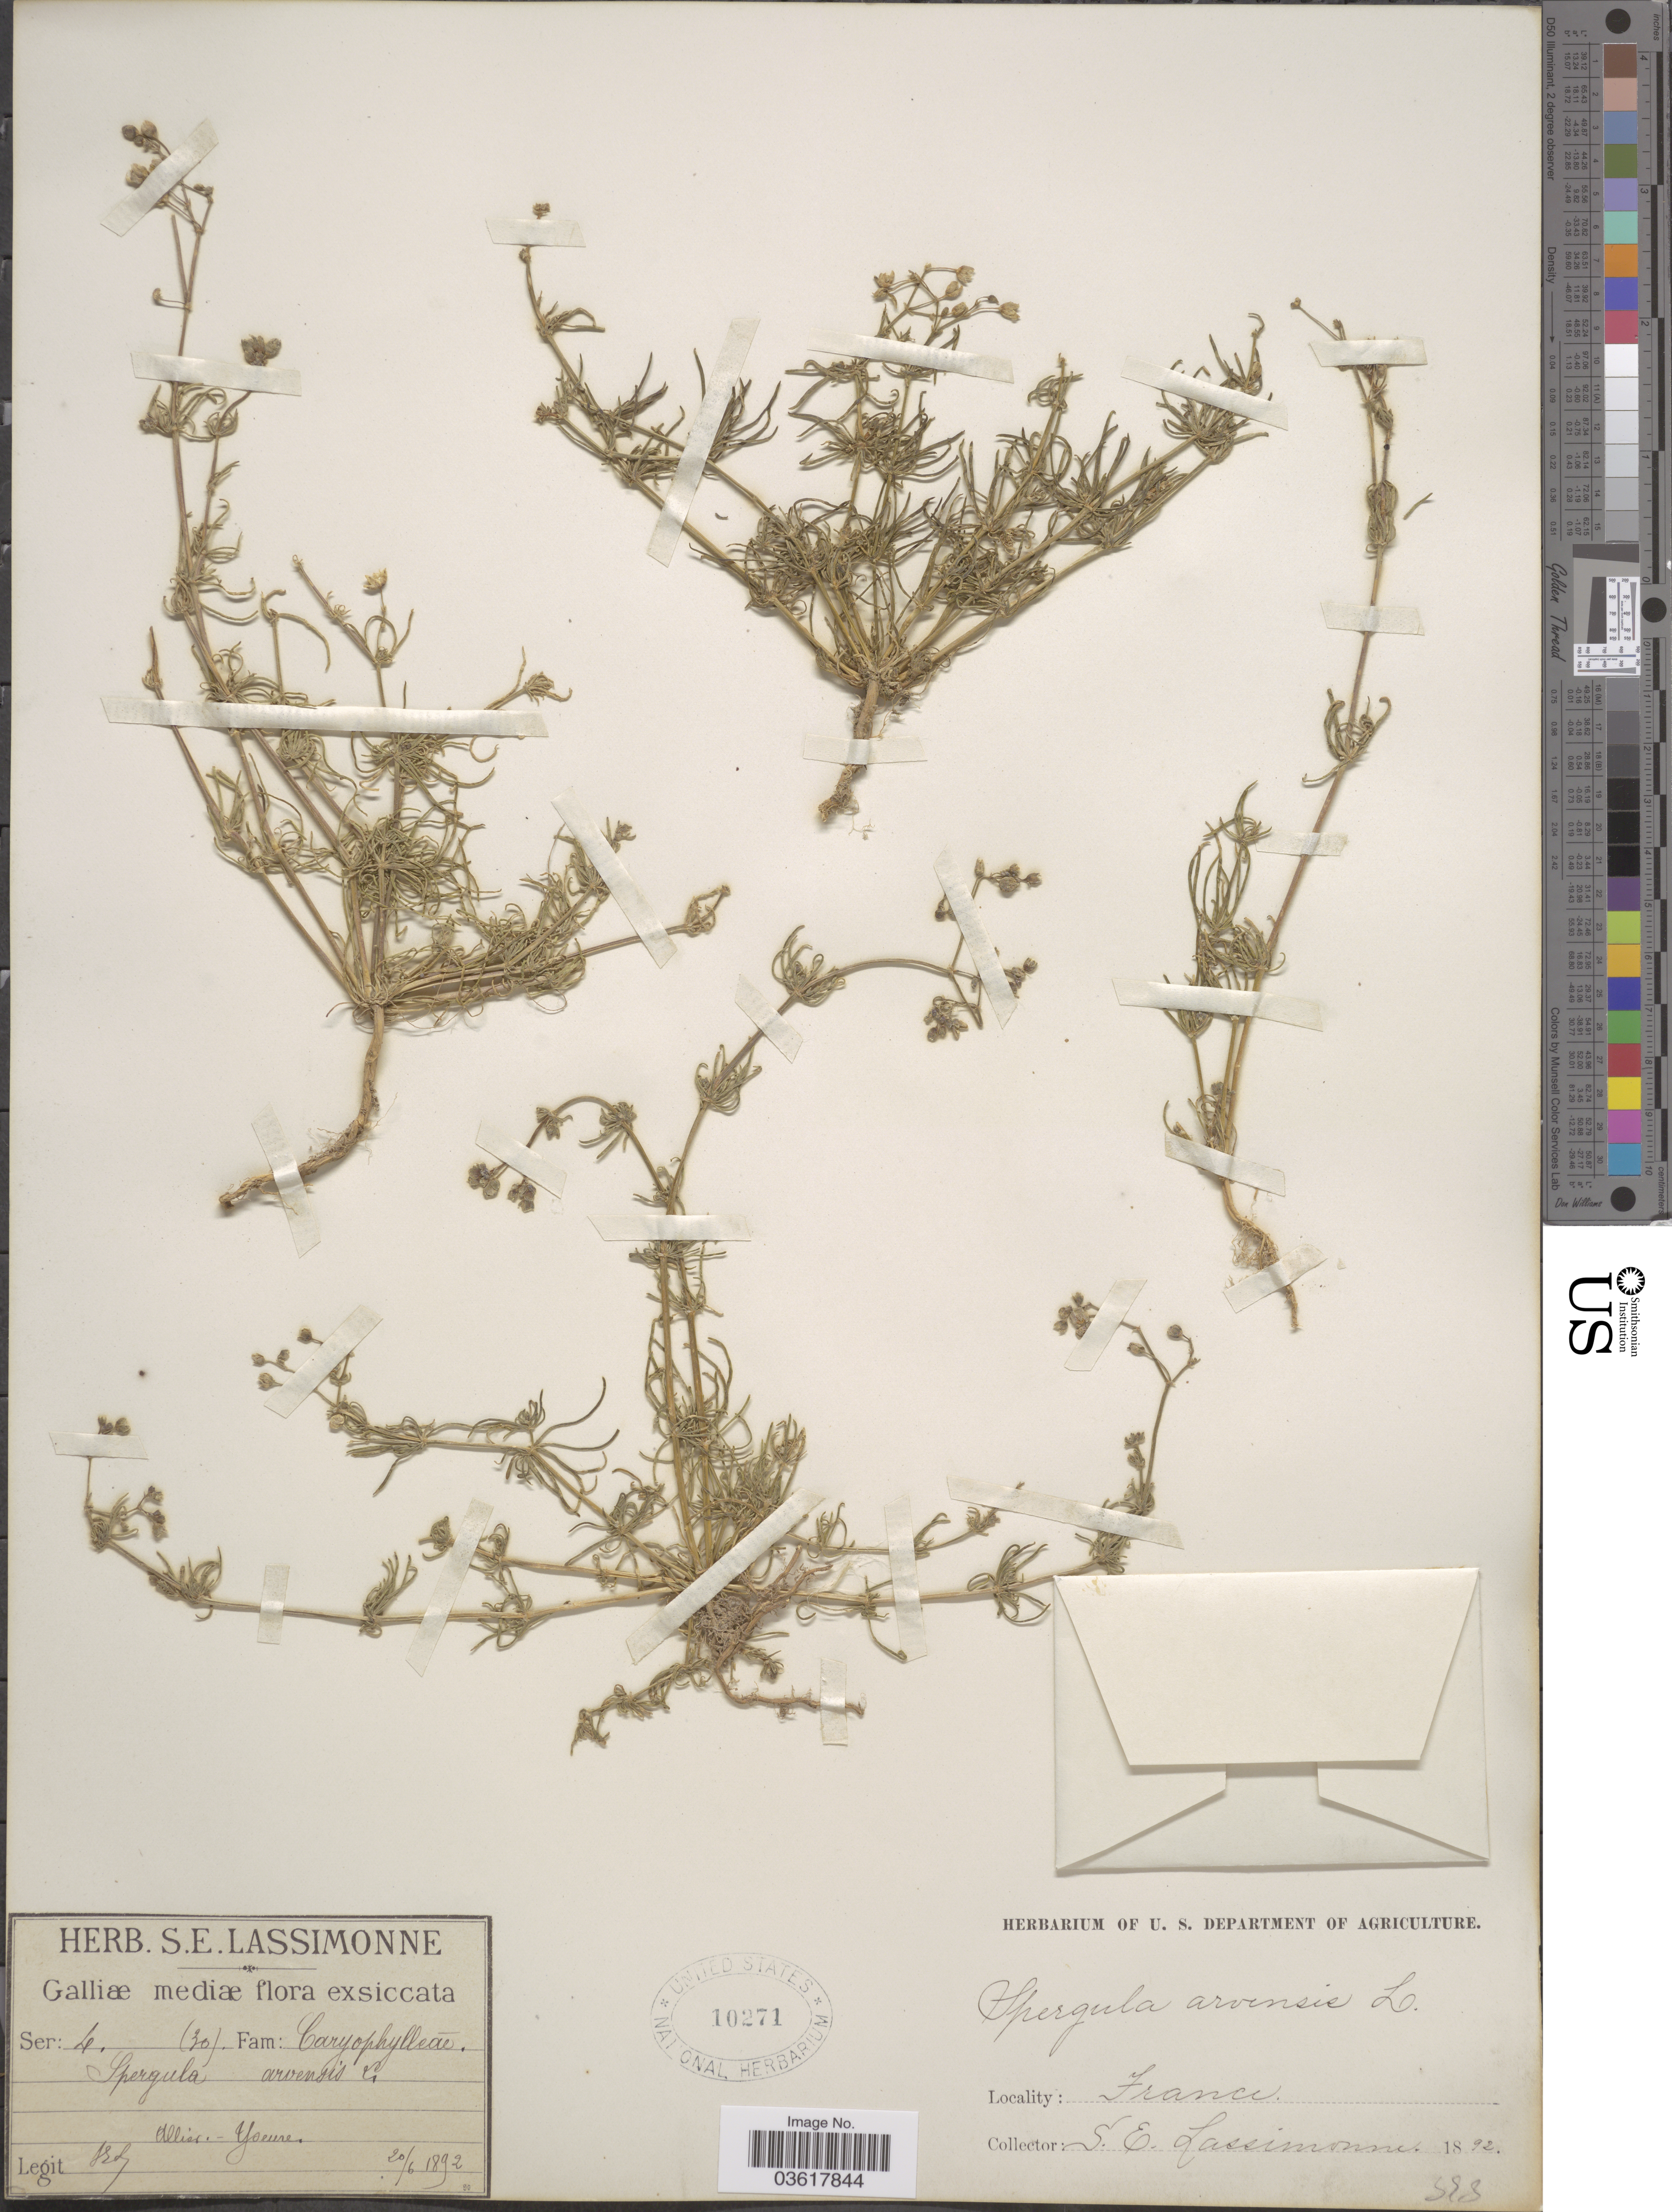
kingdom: Plantae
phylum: Tracheophyta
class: Magnoliopsida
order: Caryophyllales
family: Caryophyllaceae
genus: Spergula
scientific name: Spergula arvensis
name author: L.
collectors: S. Lassimonne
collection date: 1892-06-20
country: France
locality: Galliæ mediæ. Allier-Yseure.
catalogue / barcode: US 10271